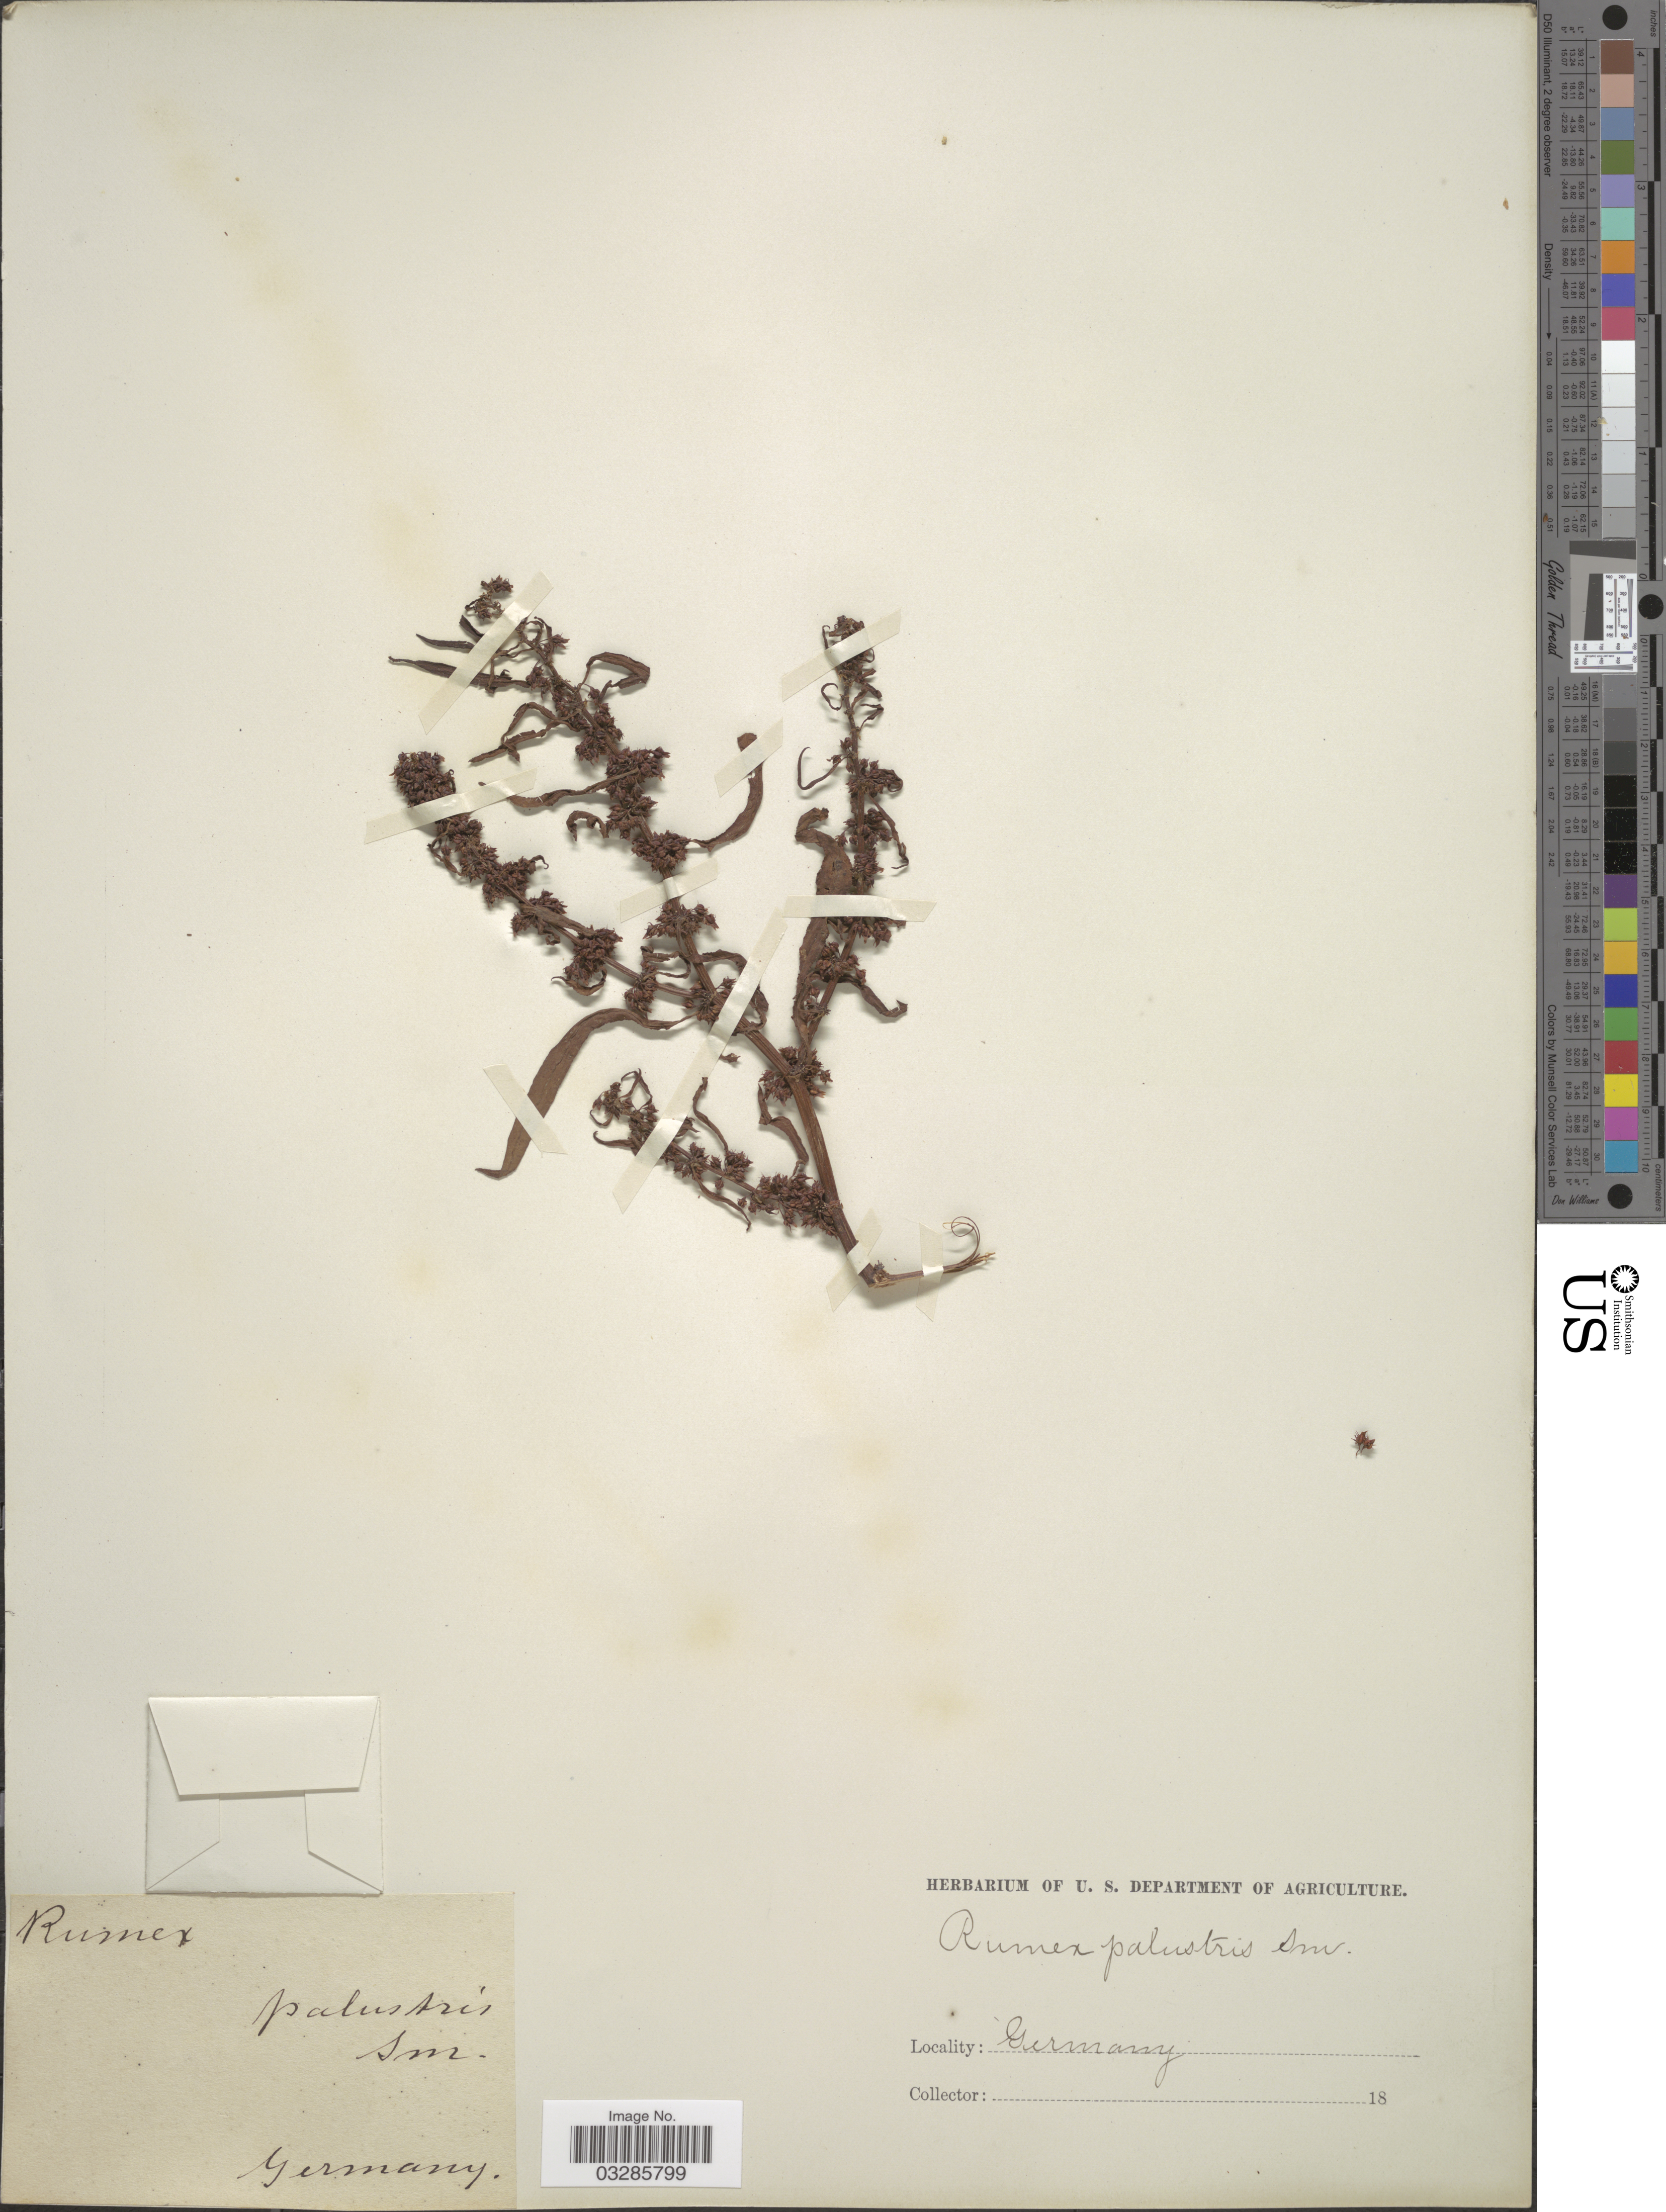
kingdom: Plantae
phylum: Tracheophyta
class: Magnoliopsida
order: Caryophyllales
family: Polygonaceae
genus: Rumex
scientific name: Rumex paluster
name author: A. Kern.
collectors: ex herb. U. S. Department of Agriculture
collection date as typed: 18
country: Germany